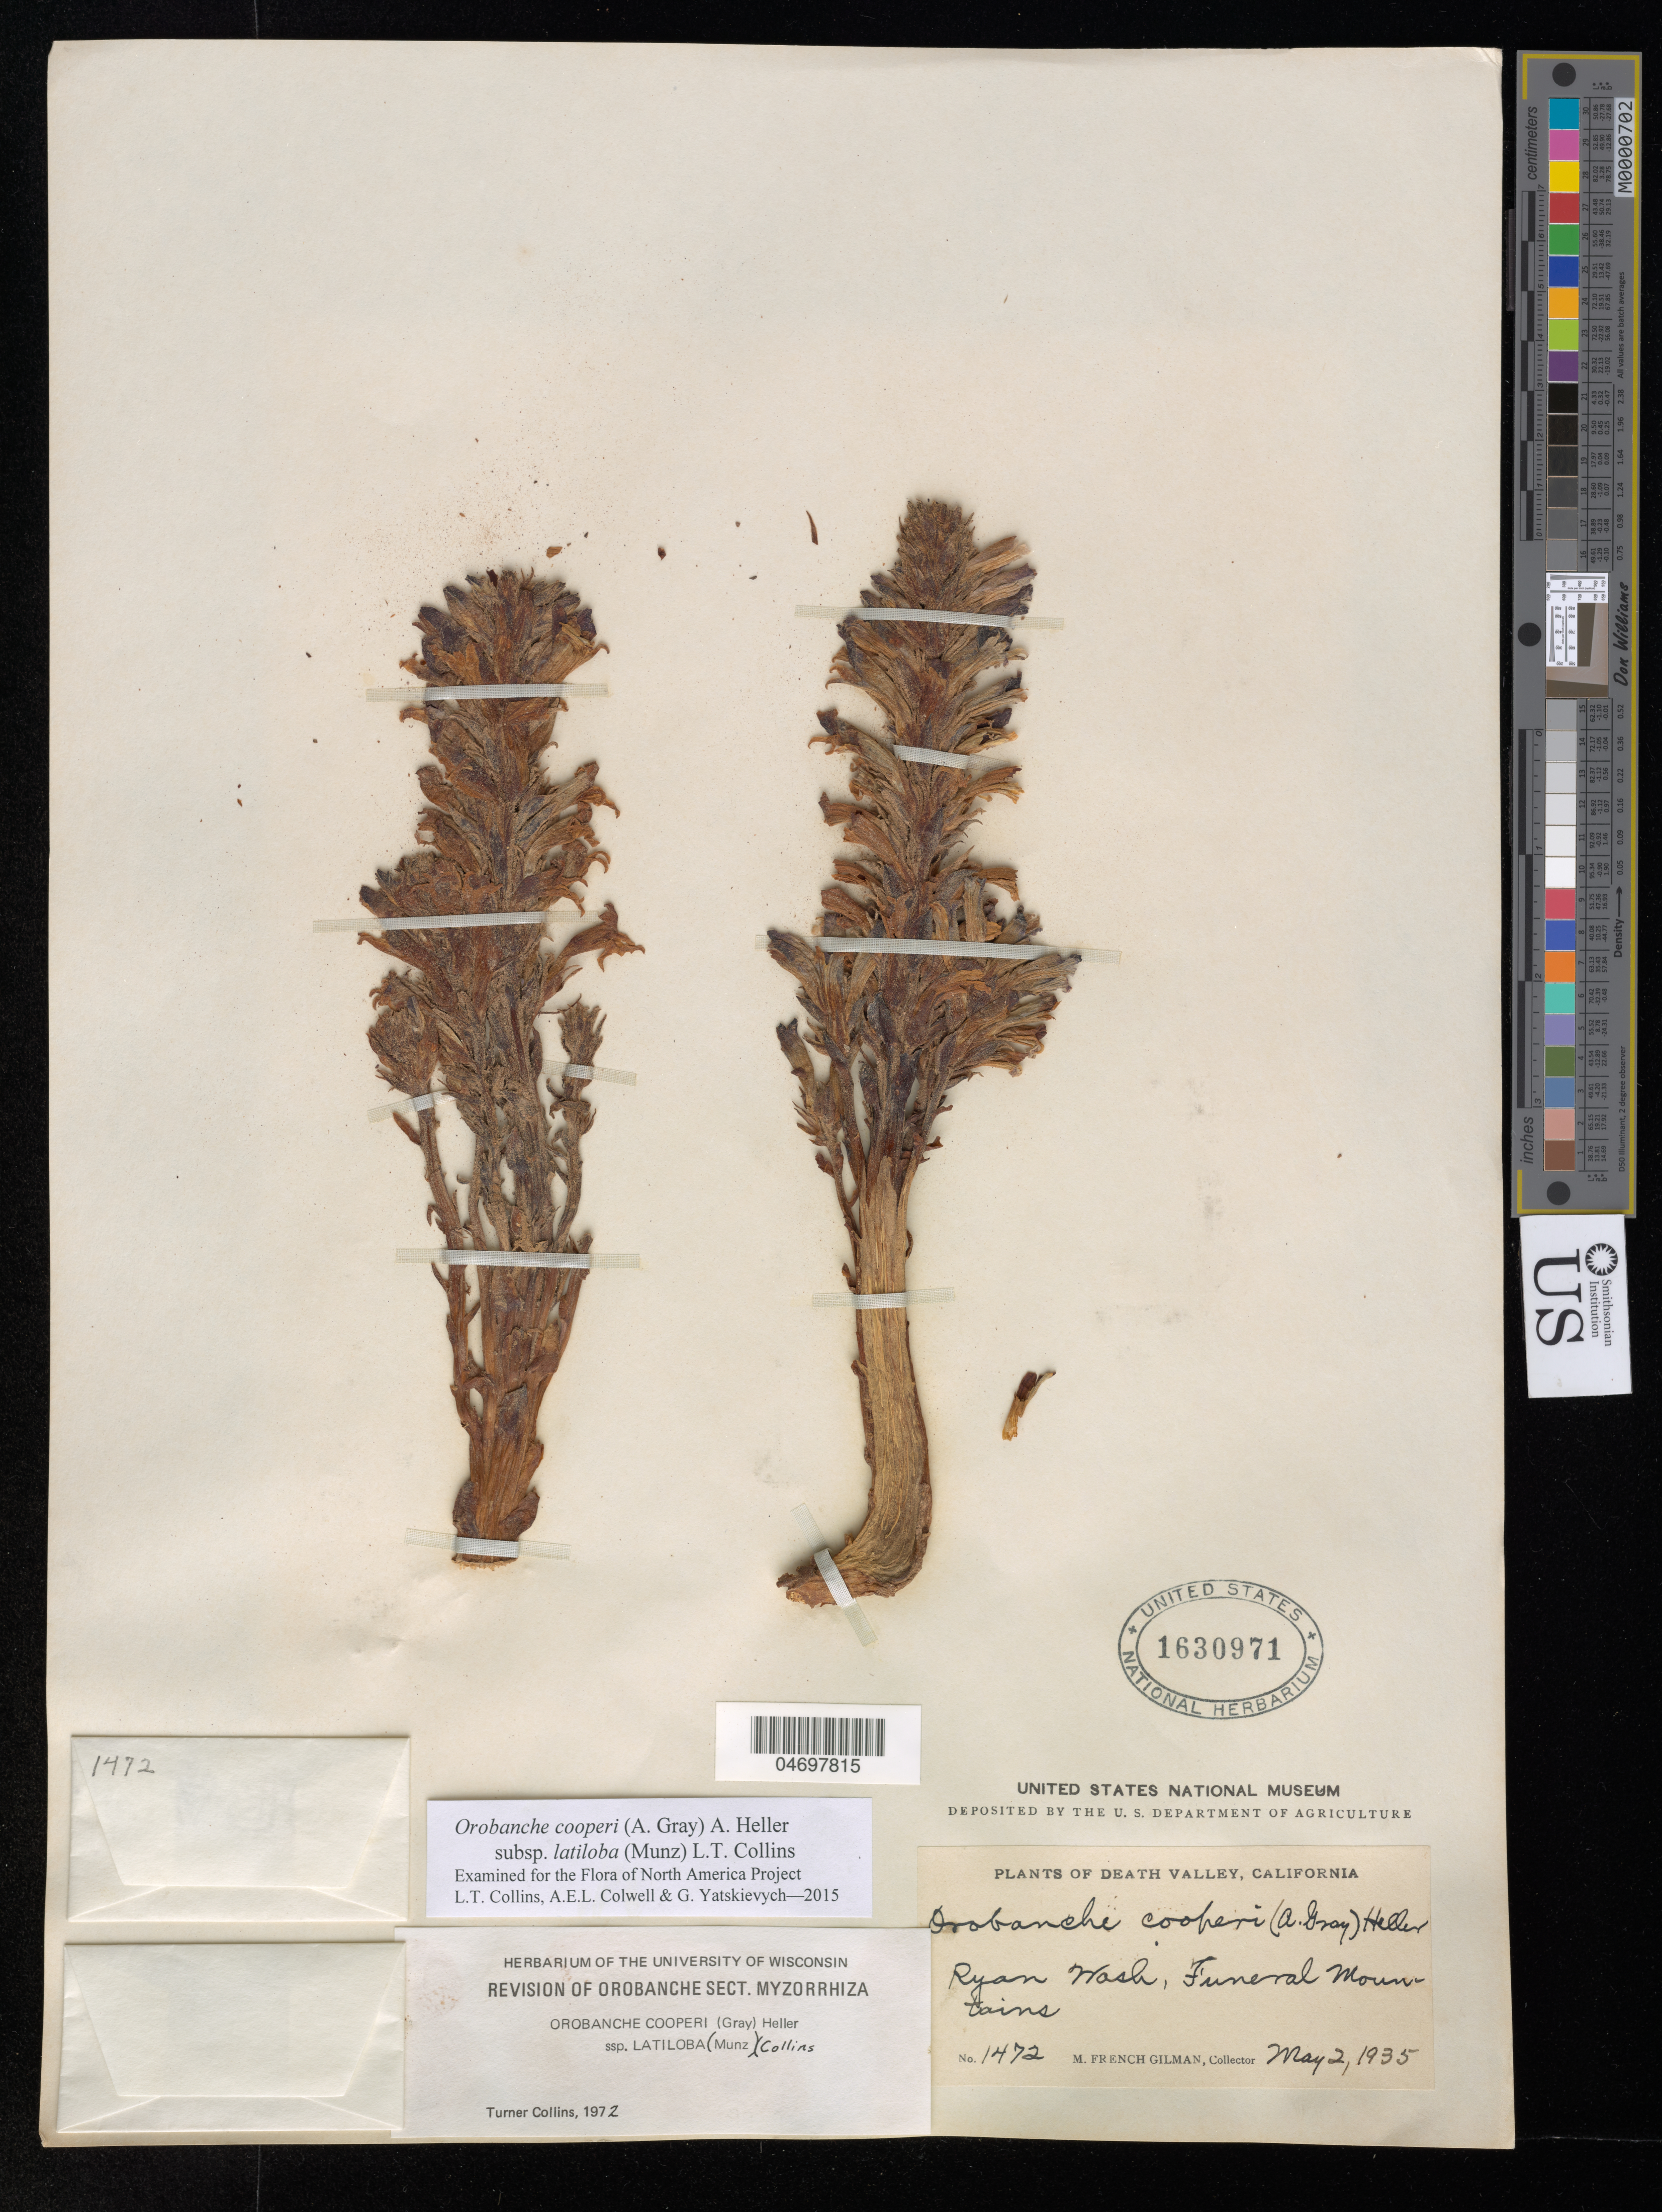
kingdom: Plantae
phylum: Tracheophyta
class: Magnoliopsida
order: Lamiales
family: Orobanchaceae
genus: Orobanche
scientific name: Orobanche cooperi subsp. latiloba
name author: (Munz) L.T. Collins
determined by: Collins, L. T.; Colwell, A. E.; Yatskievych, G. A.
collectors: M. F. Gilman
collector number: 1472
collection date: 1935-05-02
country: United States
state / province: California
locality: Death Valley, Ryan Wash, Funeral Mountains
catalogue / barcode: US 1630971